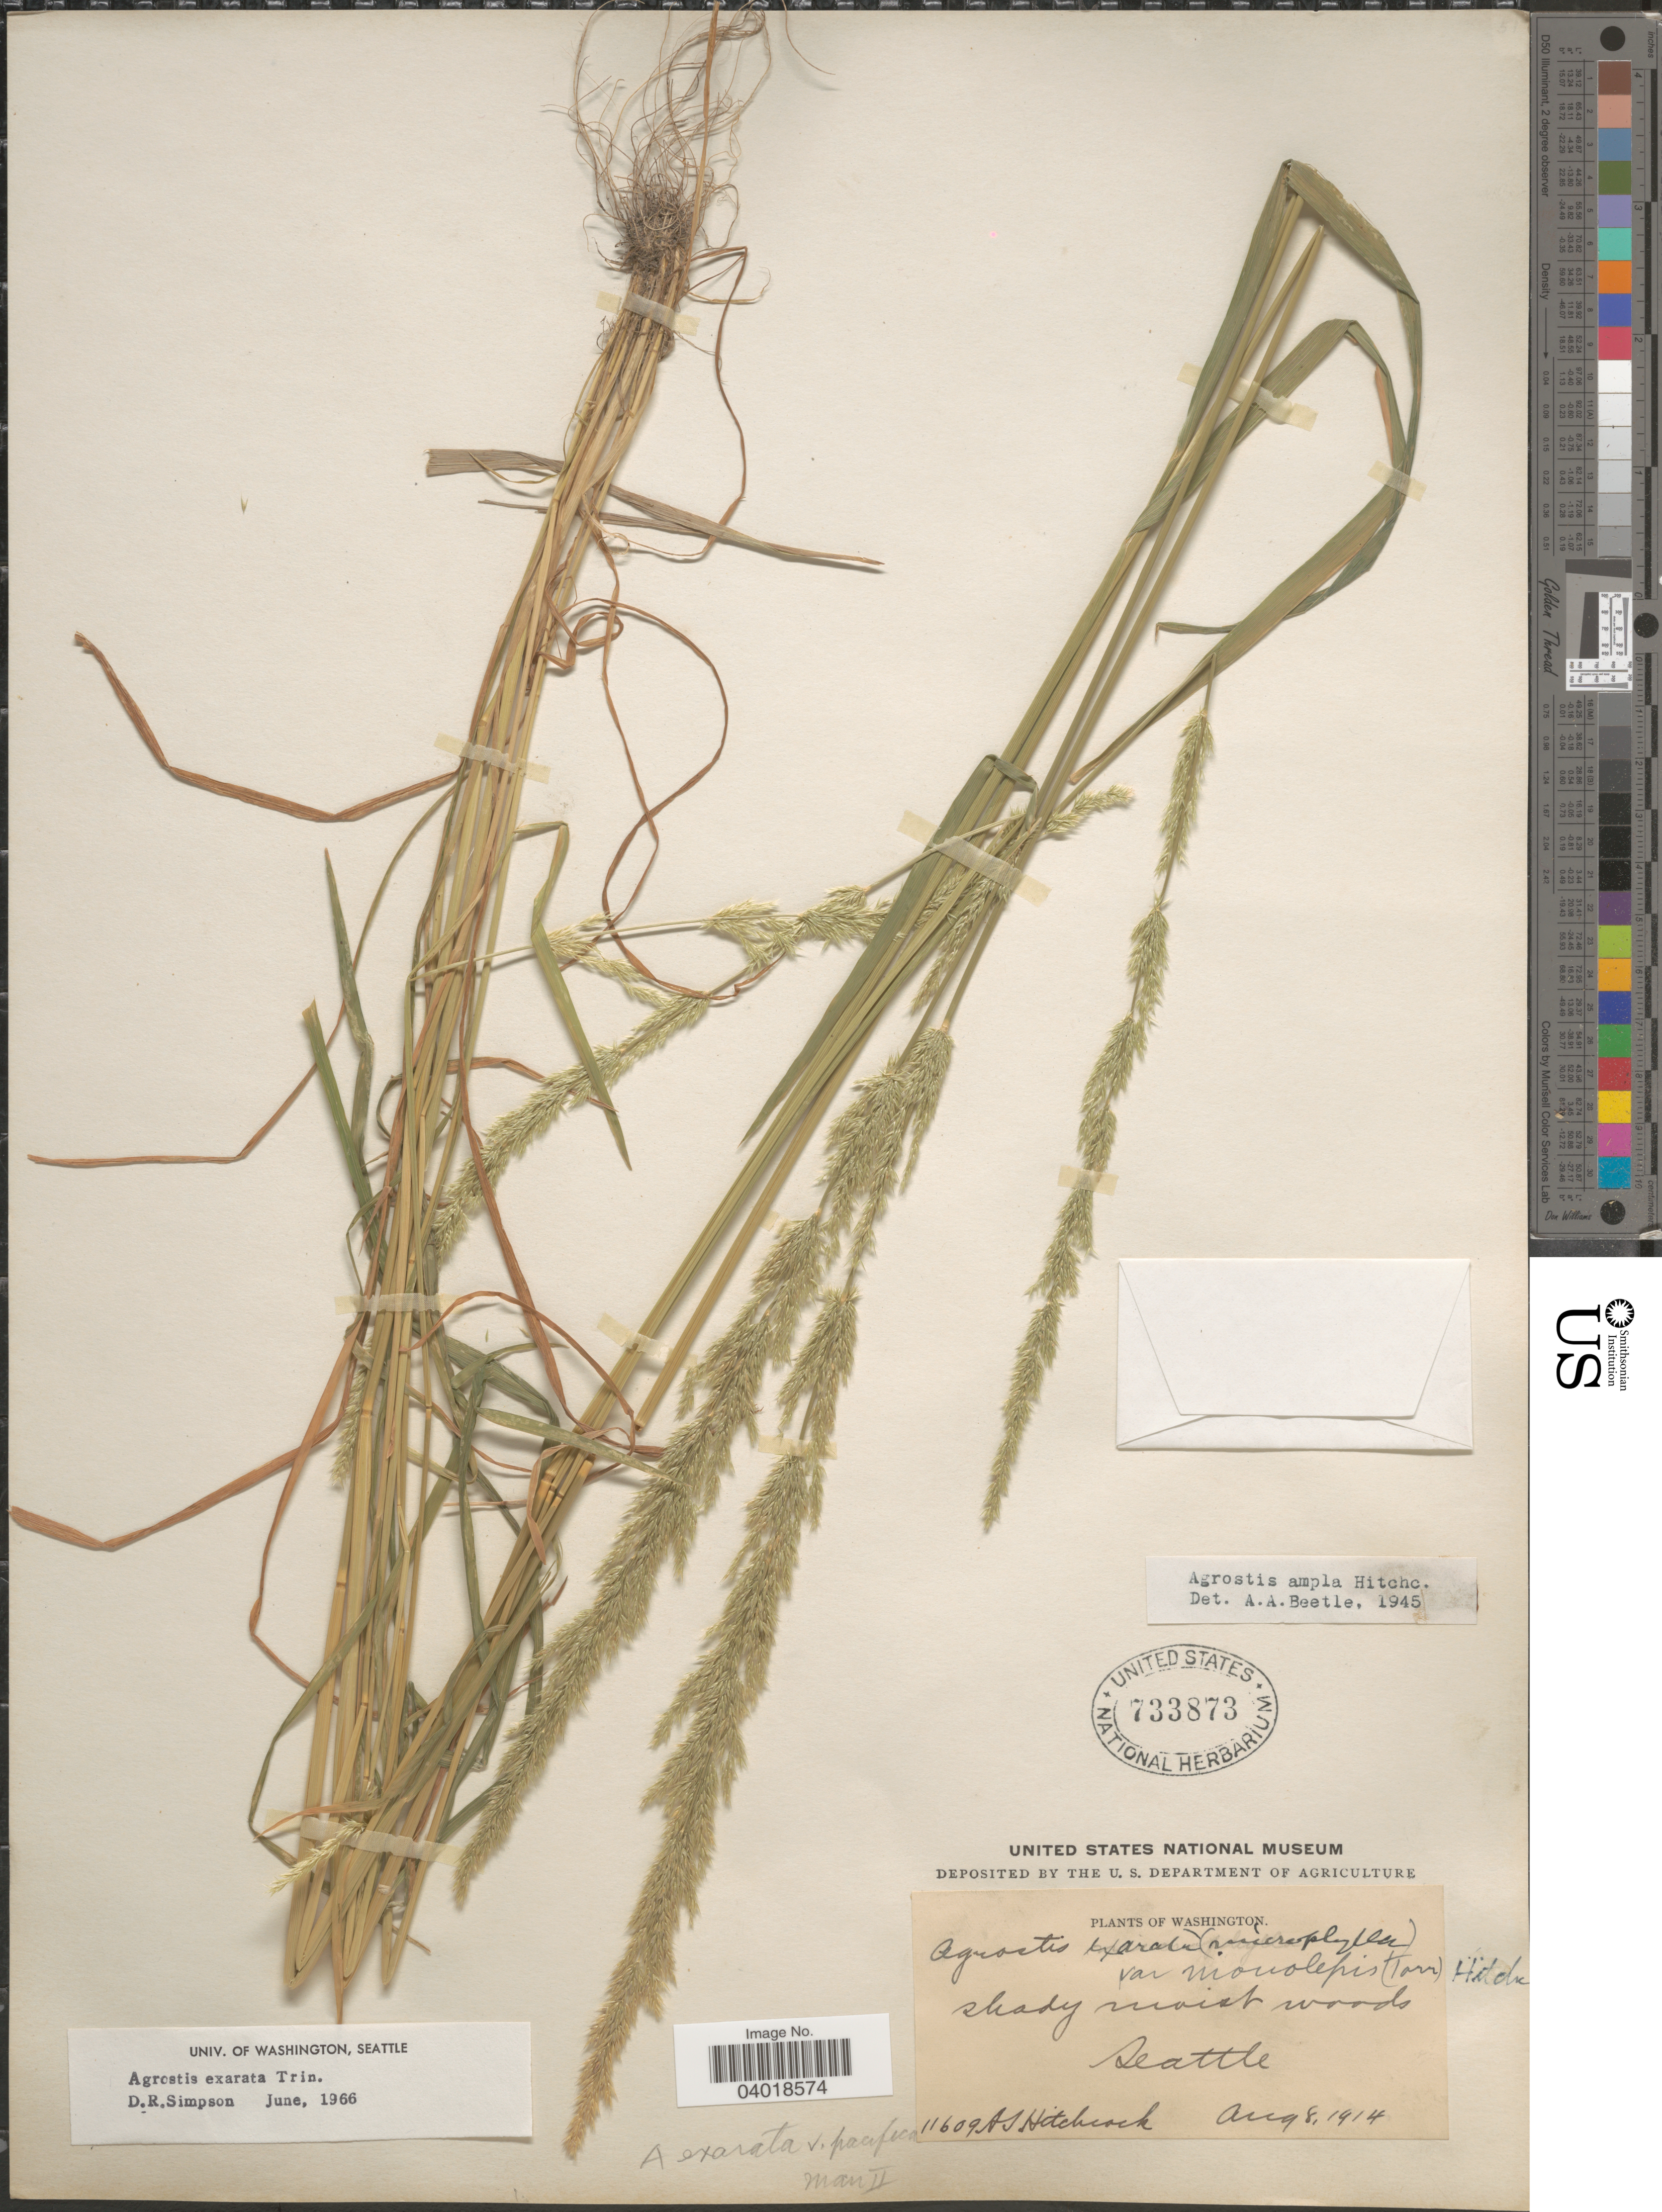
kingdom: Plantae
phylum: Tracheophyta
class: Liliopsida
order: Poales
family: Poaceae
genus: Agrostis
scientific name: Agrostis exarata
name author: Trin.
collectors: A. S. Hitchcock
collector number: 11609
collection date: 1914-08-08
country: United States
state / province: Washington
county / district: King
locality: Shady moist woods. Seattle.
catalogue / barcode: US 733873